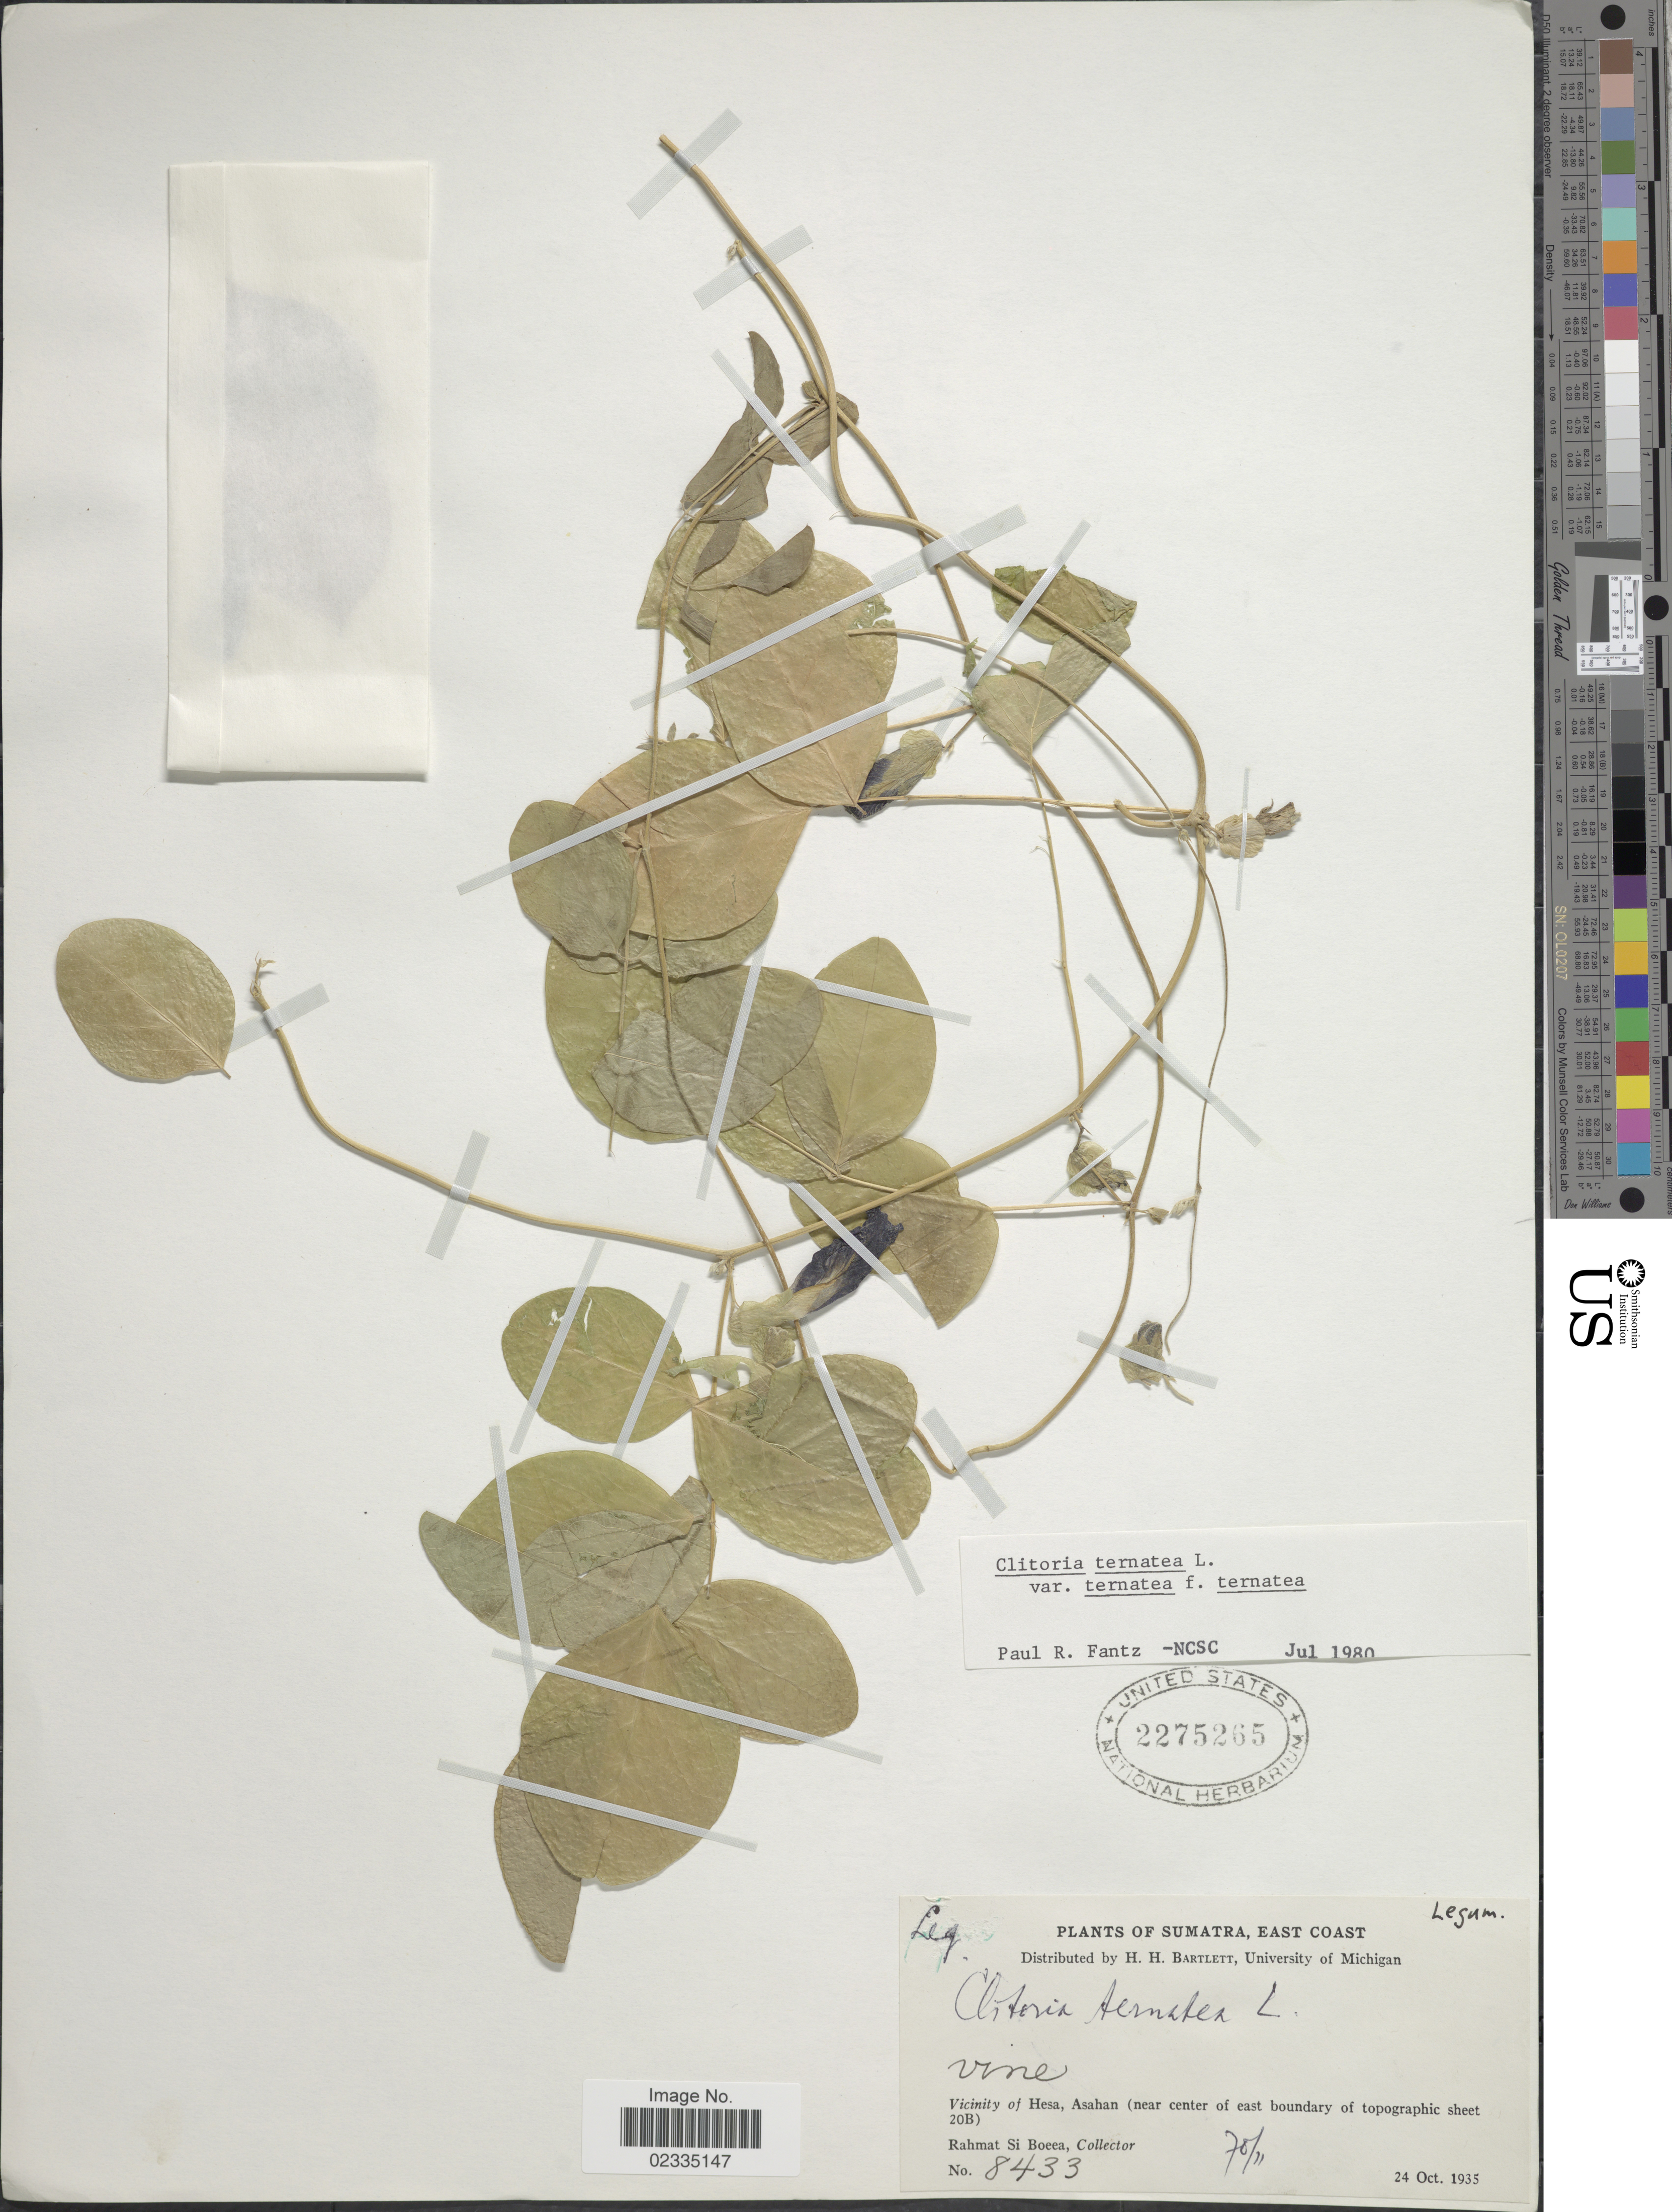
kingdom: Plantae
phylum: Tracheophyta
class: Magnoliopsida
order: Fabales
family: Fabaceae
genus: Clitoria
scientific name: Clitoria ternatea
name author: L.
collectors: Rahmat Si Boeea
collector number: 8433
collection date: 1935-10-24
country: Indonesia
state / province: Sumatra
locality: East Coast, Vicinity of Hesa, Asahan (near center of east boundary of topographic sheet 20B)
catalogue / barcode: US 2275265